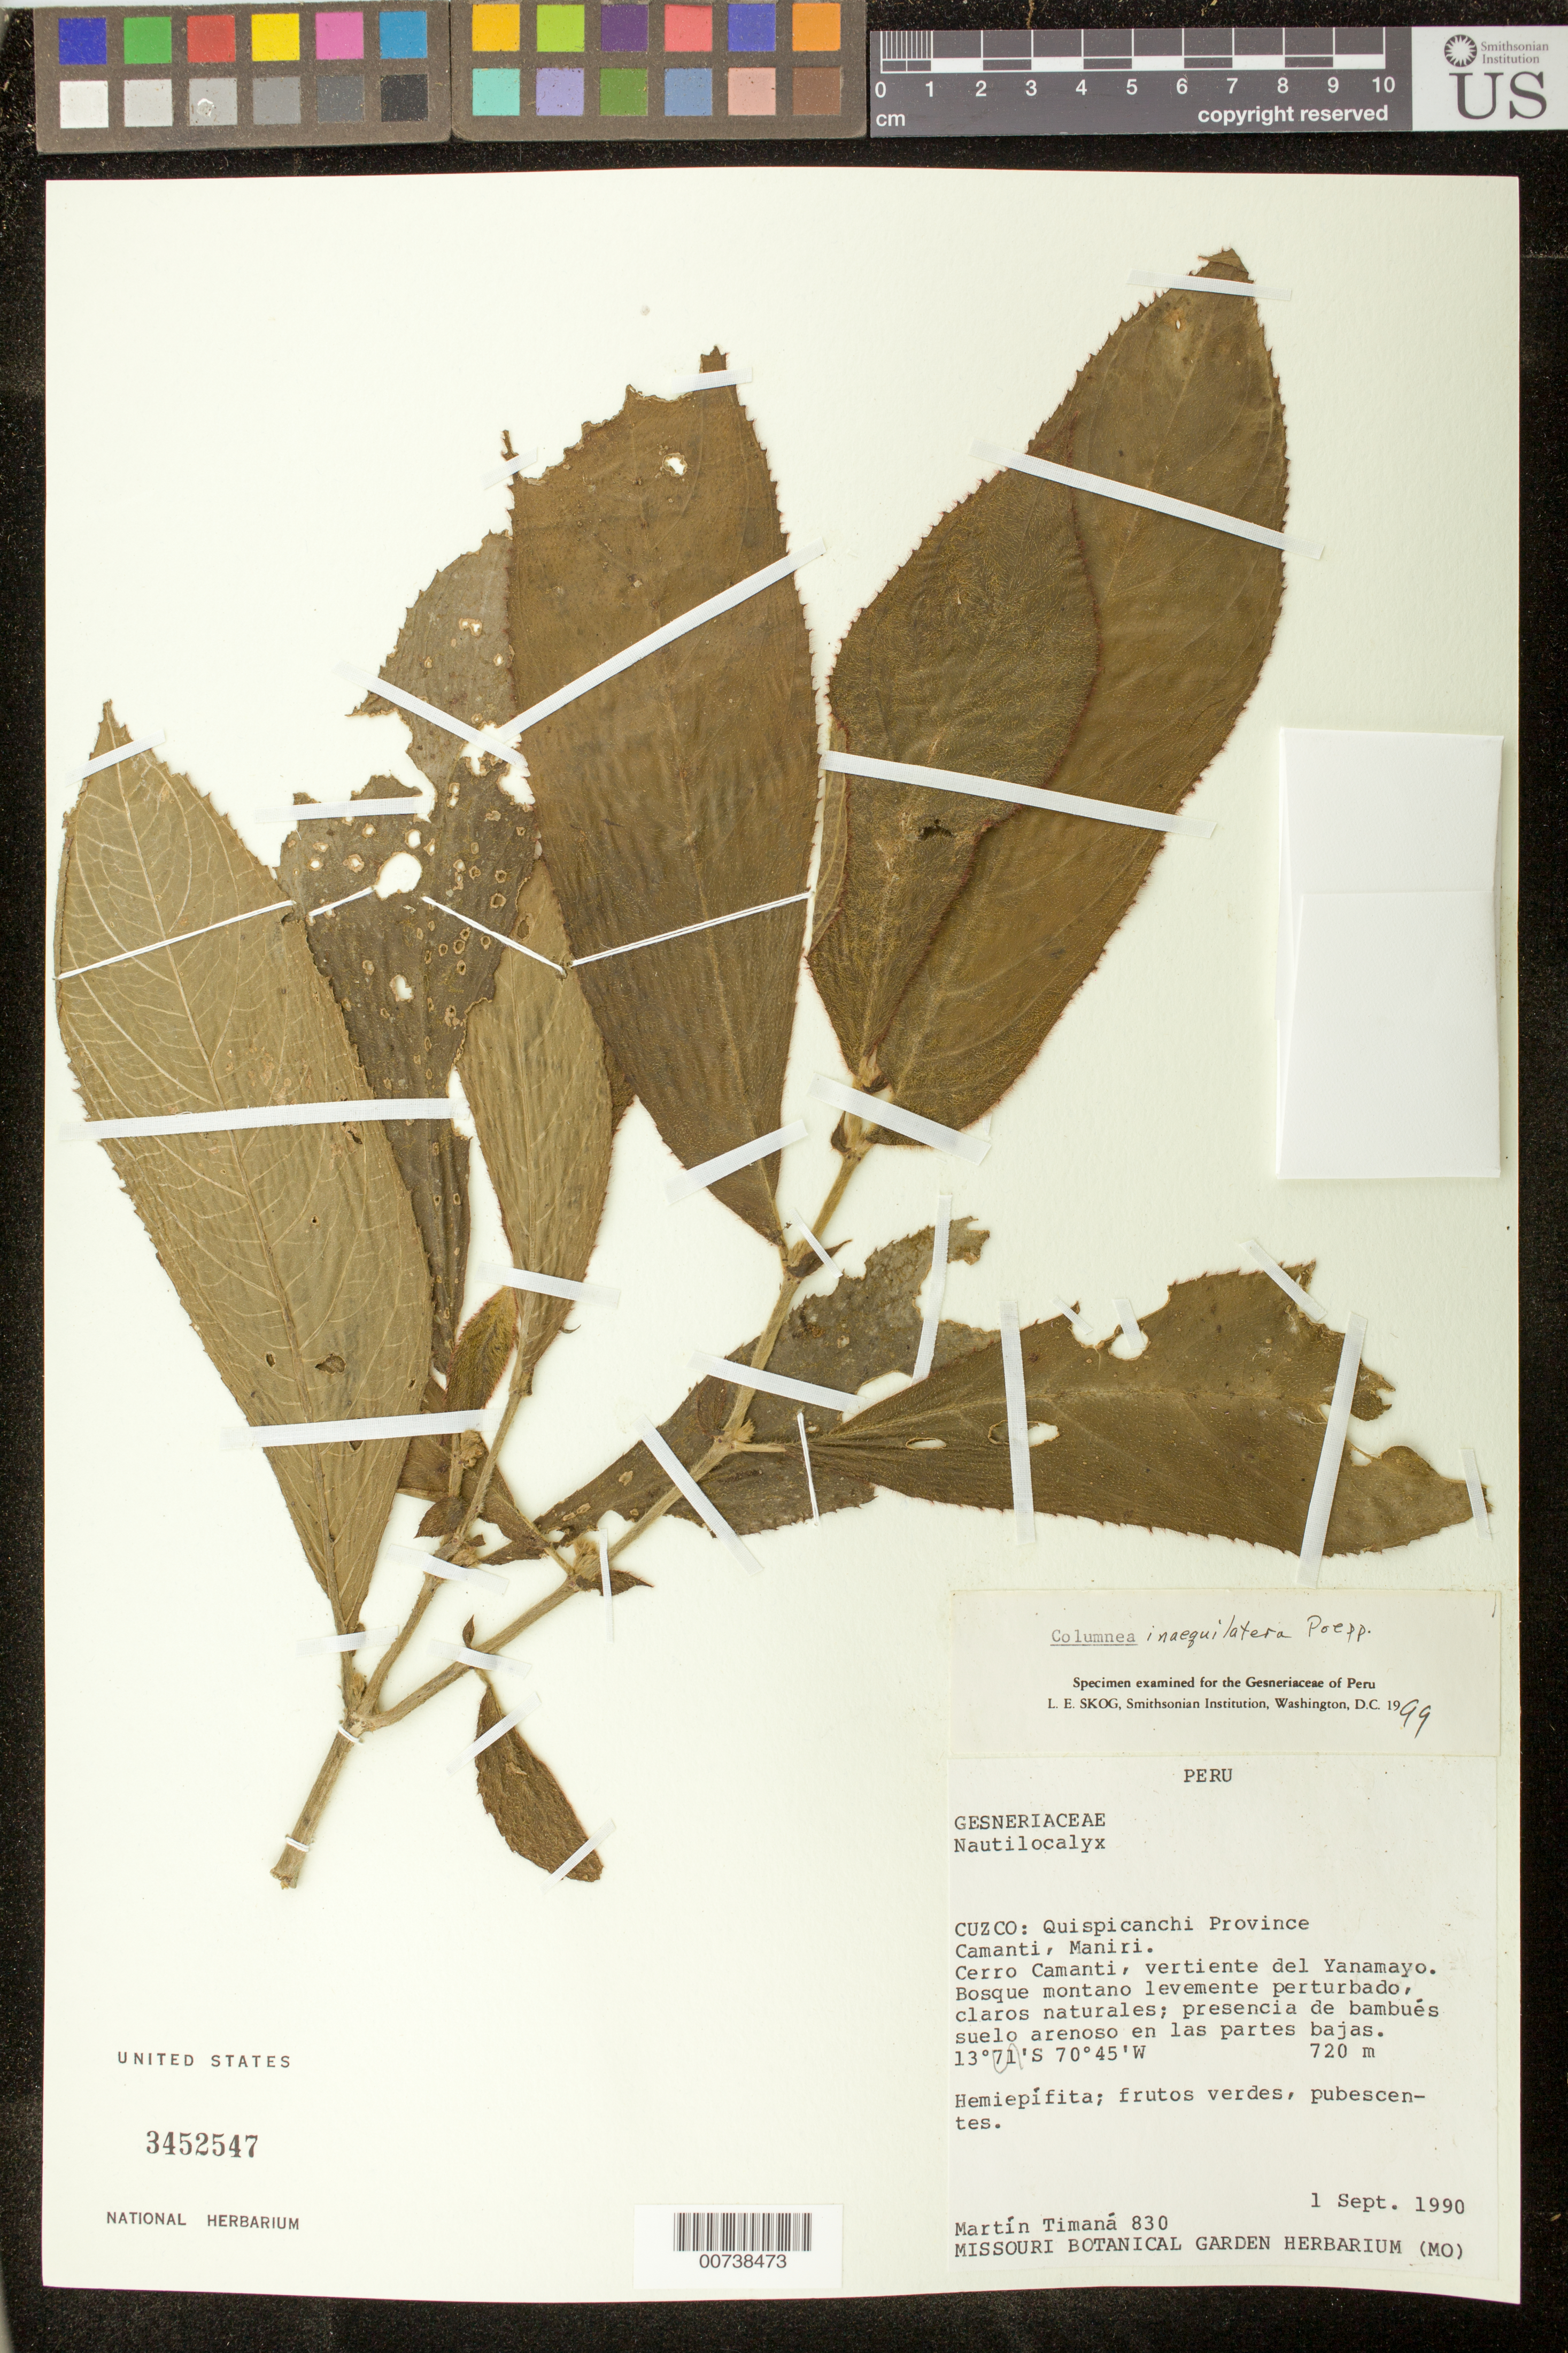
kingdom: Plantae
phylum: Tracheophyta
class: Magnoliopsida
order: Lamiales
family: Gesneriaceae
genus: Columnea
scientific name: Columnea inaequilatera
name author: Poepp.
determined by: Skog, Laurence E.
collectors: M. E. Timaná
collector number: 830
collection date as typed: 01 Sep 1990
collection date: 1990-09-01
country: Peru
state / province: Cusco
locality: Prov. Quispicanchi; Camanti, Maniri, Cerro Camanti, vertiente del Yanamayo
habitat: Bosque montano levemente perturbado, claros naturales; presencia de bambués, suelo arenoso en las partes bajas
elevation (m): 720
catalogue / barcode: US 3452547